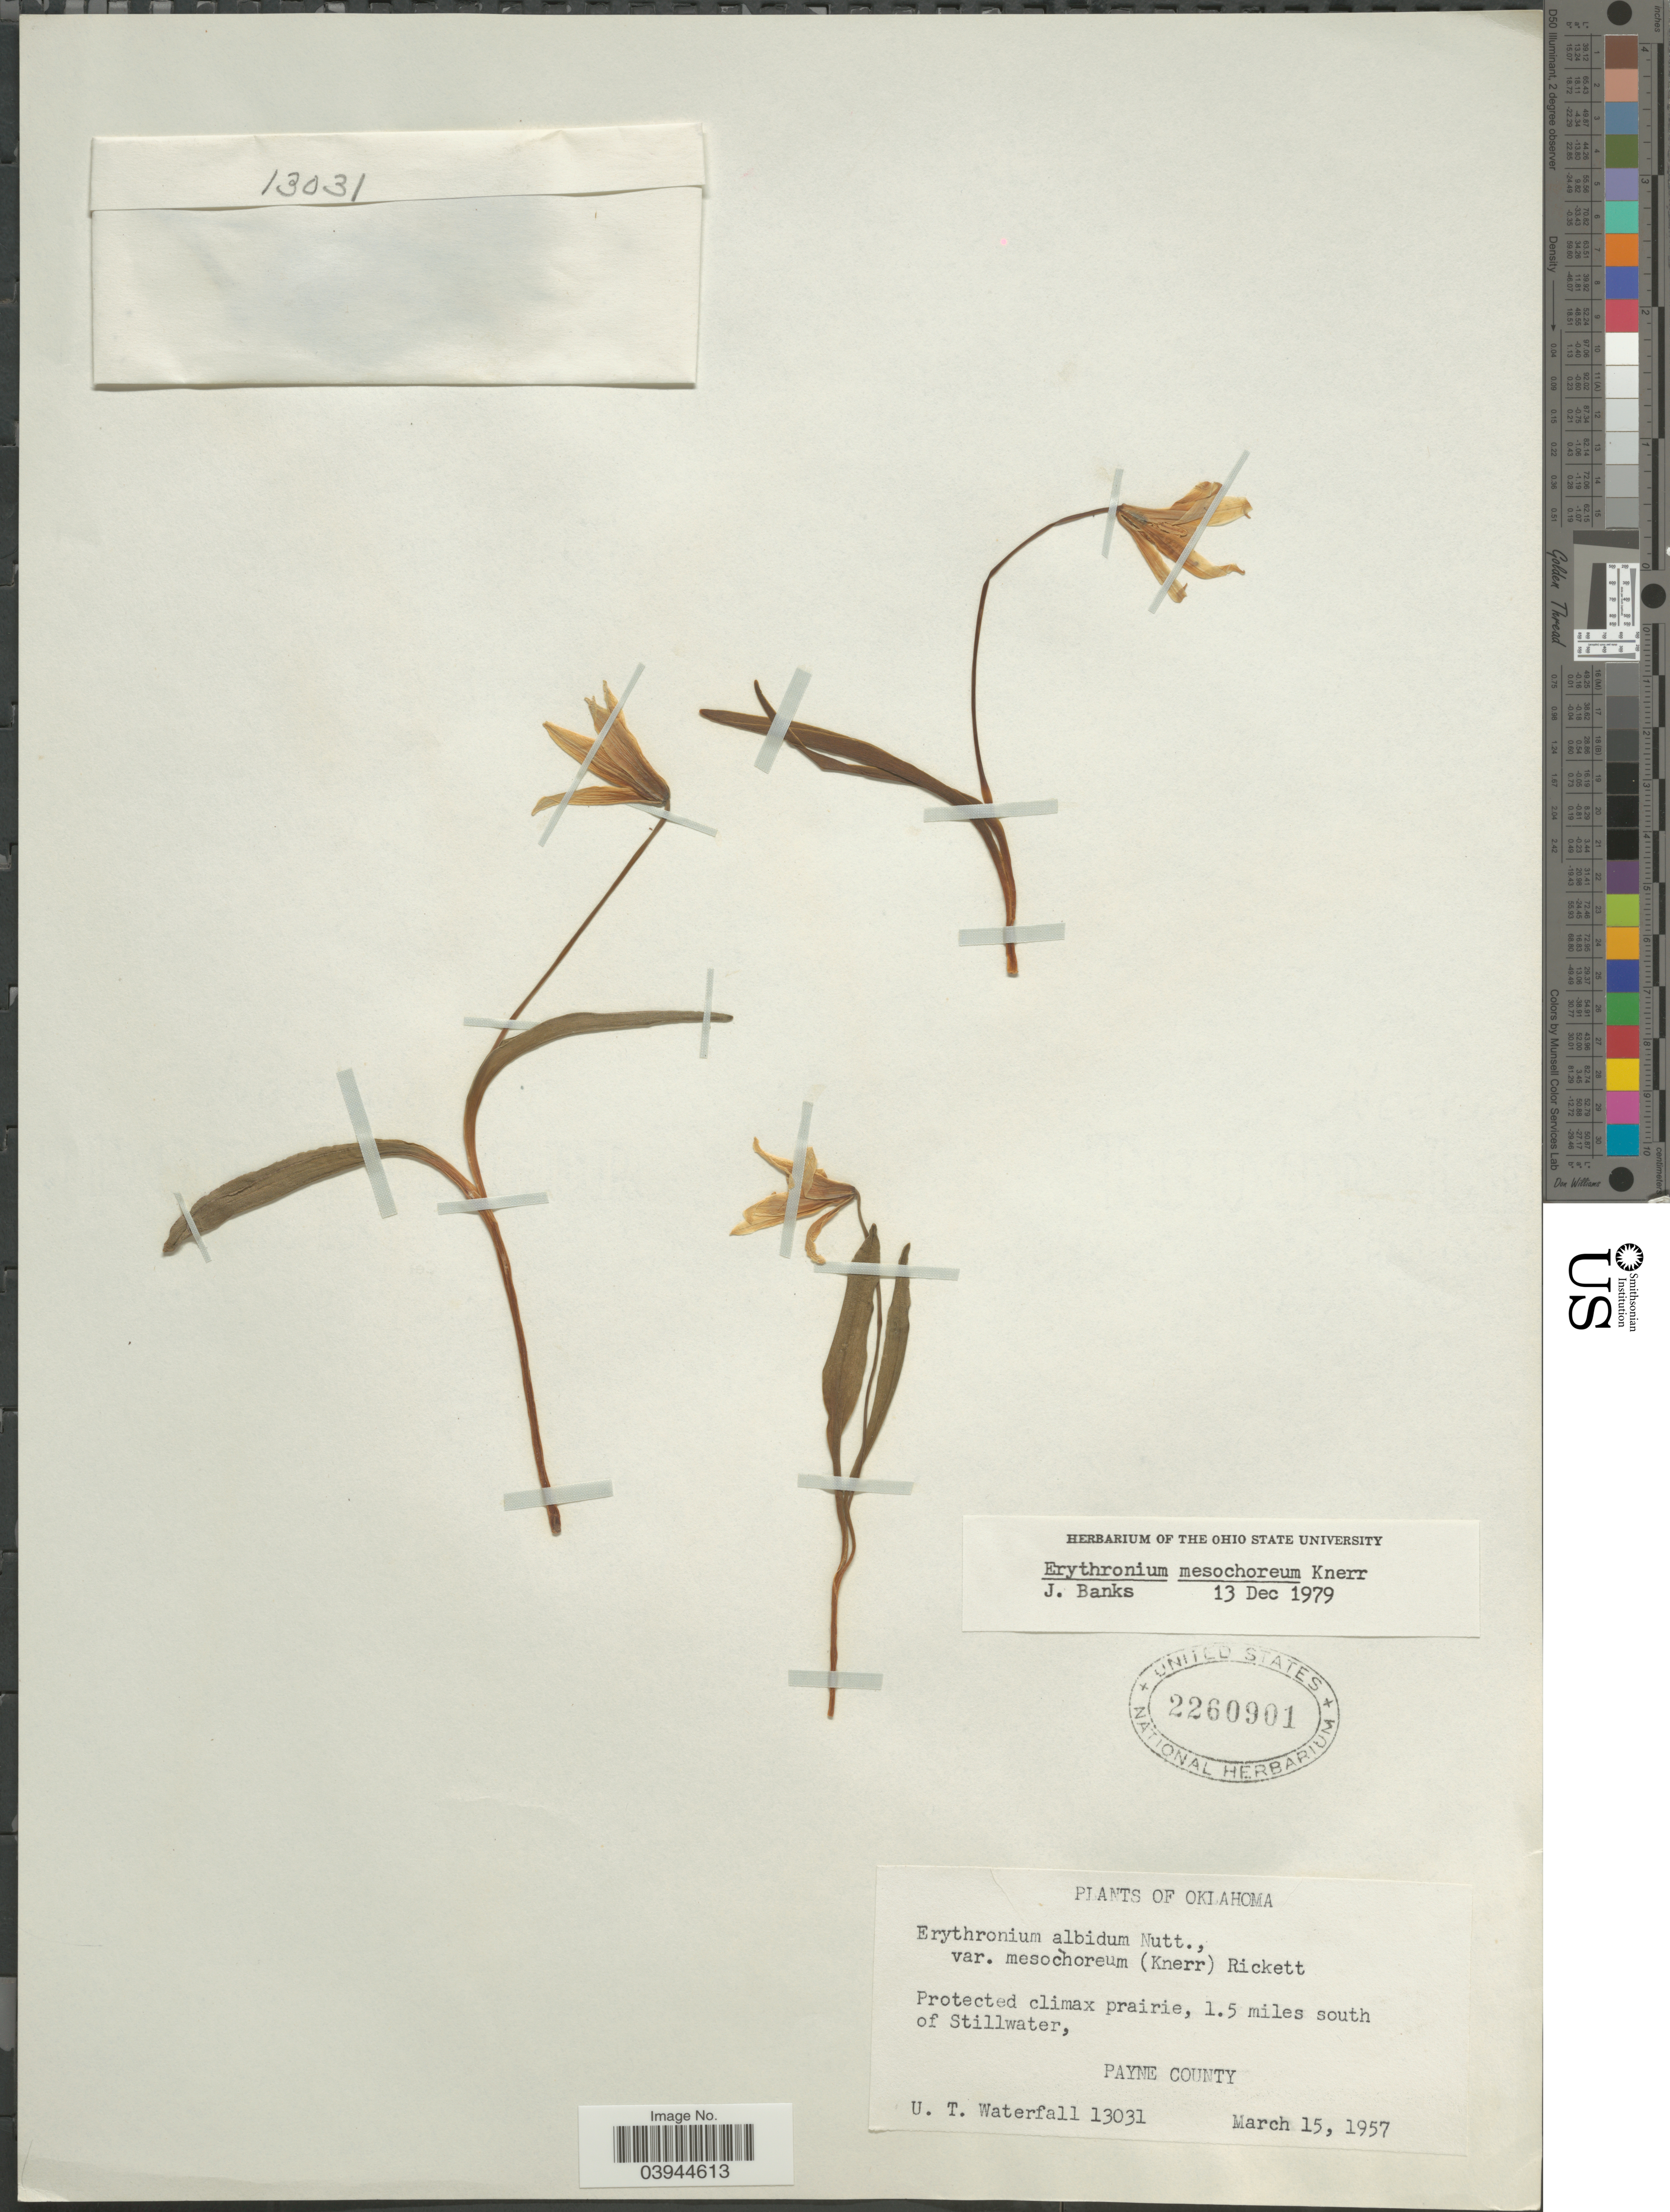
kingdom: Plantae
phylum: Tracheophyta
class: Liliopsida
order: Liliales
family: Liliaceae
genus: Erythronium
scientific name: Erythronium mesochoreum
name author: Knerr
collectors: U. T. Waterfall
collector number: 13031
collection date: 1957-03-15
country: United States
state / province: Oklahoma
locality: Protected climax prairie, 1.5 miles south of Stillwater, Payne County.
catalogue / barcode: US 2260901